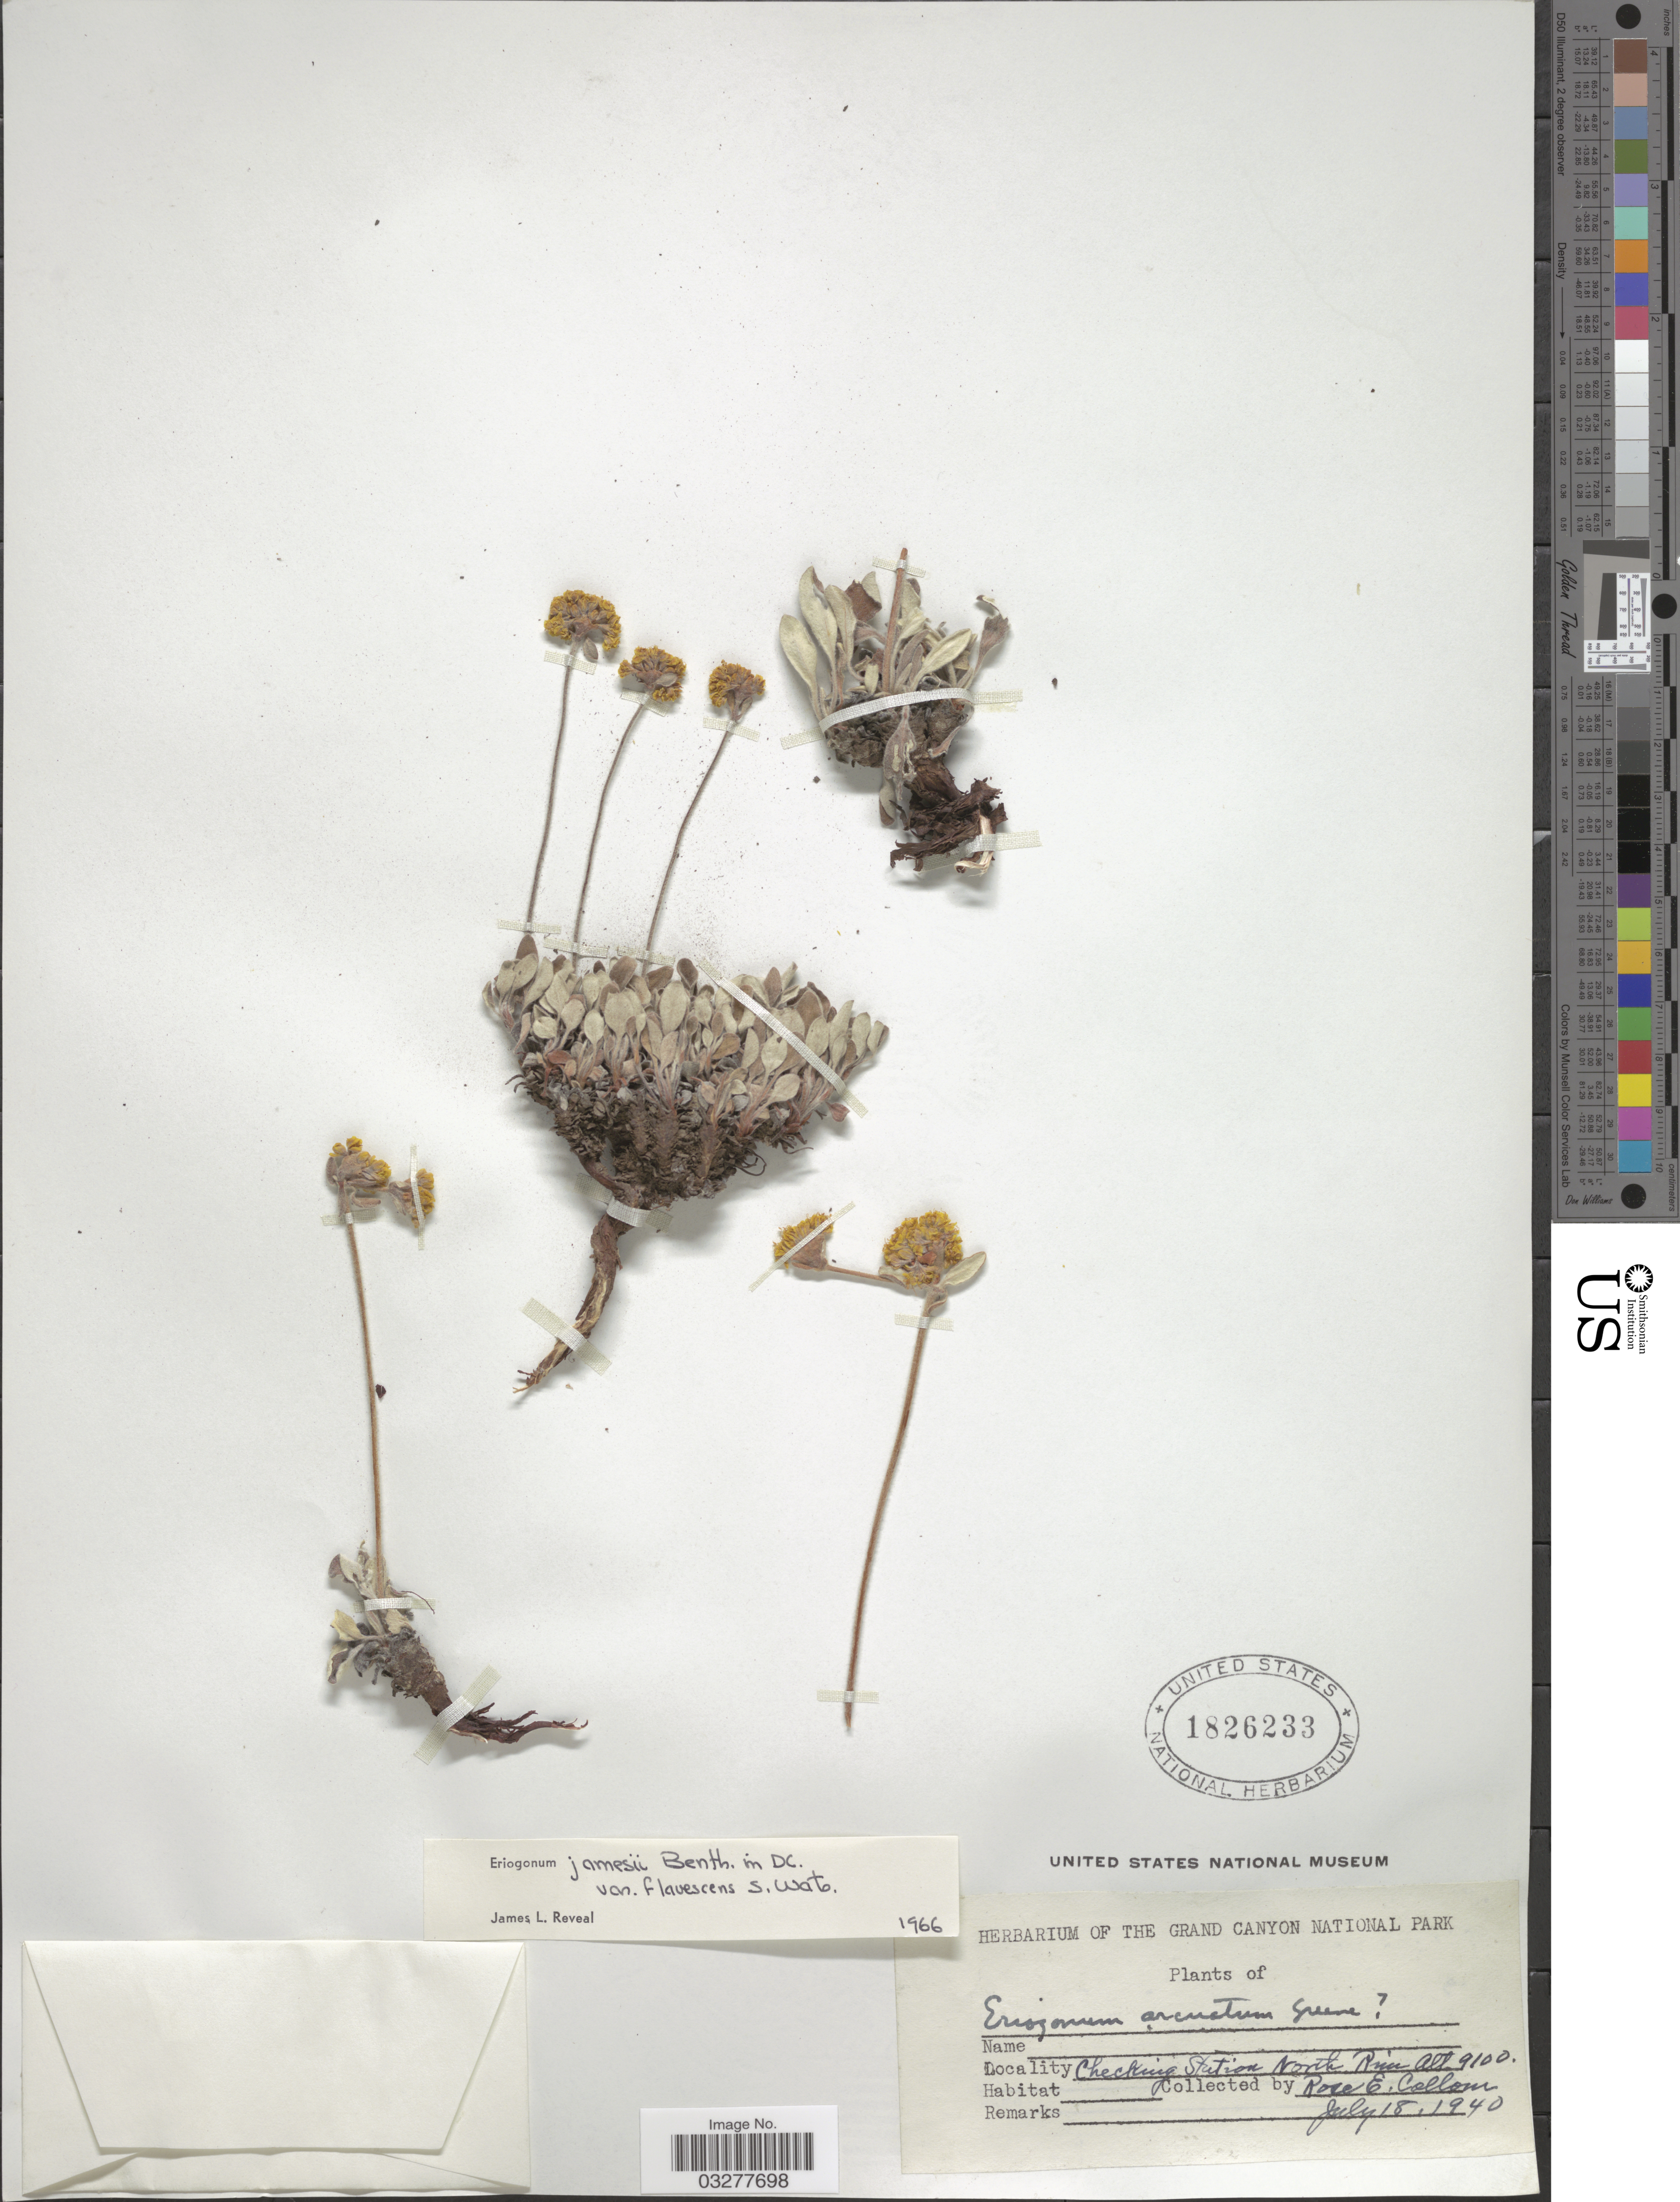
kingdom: Plantae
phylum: Tracheophyta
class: Magnoliopsida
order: Caryophyllales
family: Polygonaceae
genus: Eriogonum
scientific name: Eriogonum jamesii var. flavescens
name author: S. Watson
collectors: R. E. Collom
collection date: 1940-07-18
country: United States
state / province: Arizona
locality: Checking Station North Rim.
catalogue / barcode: US 1826233